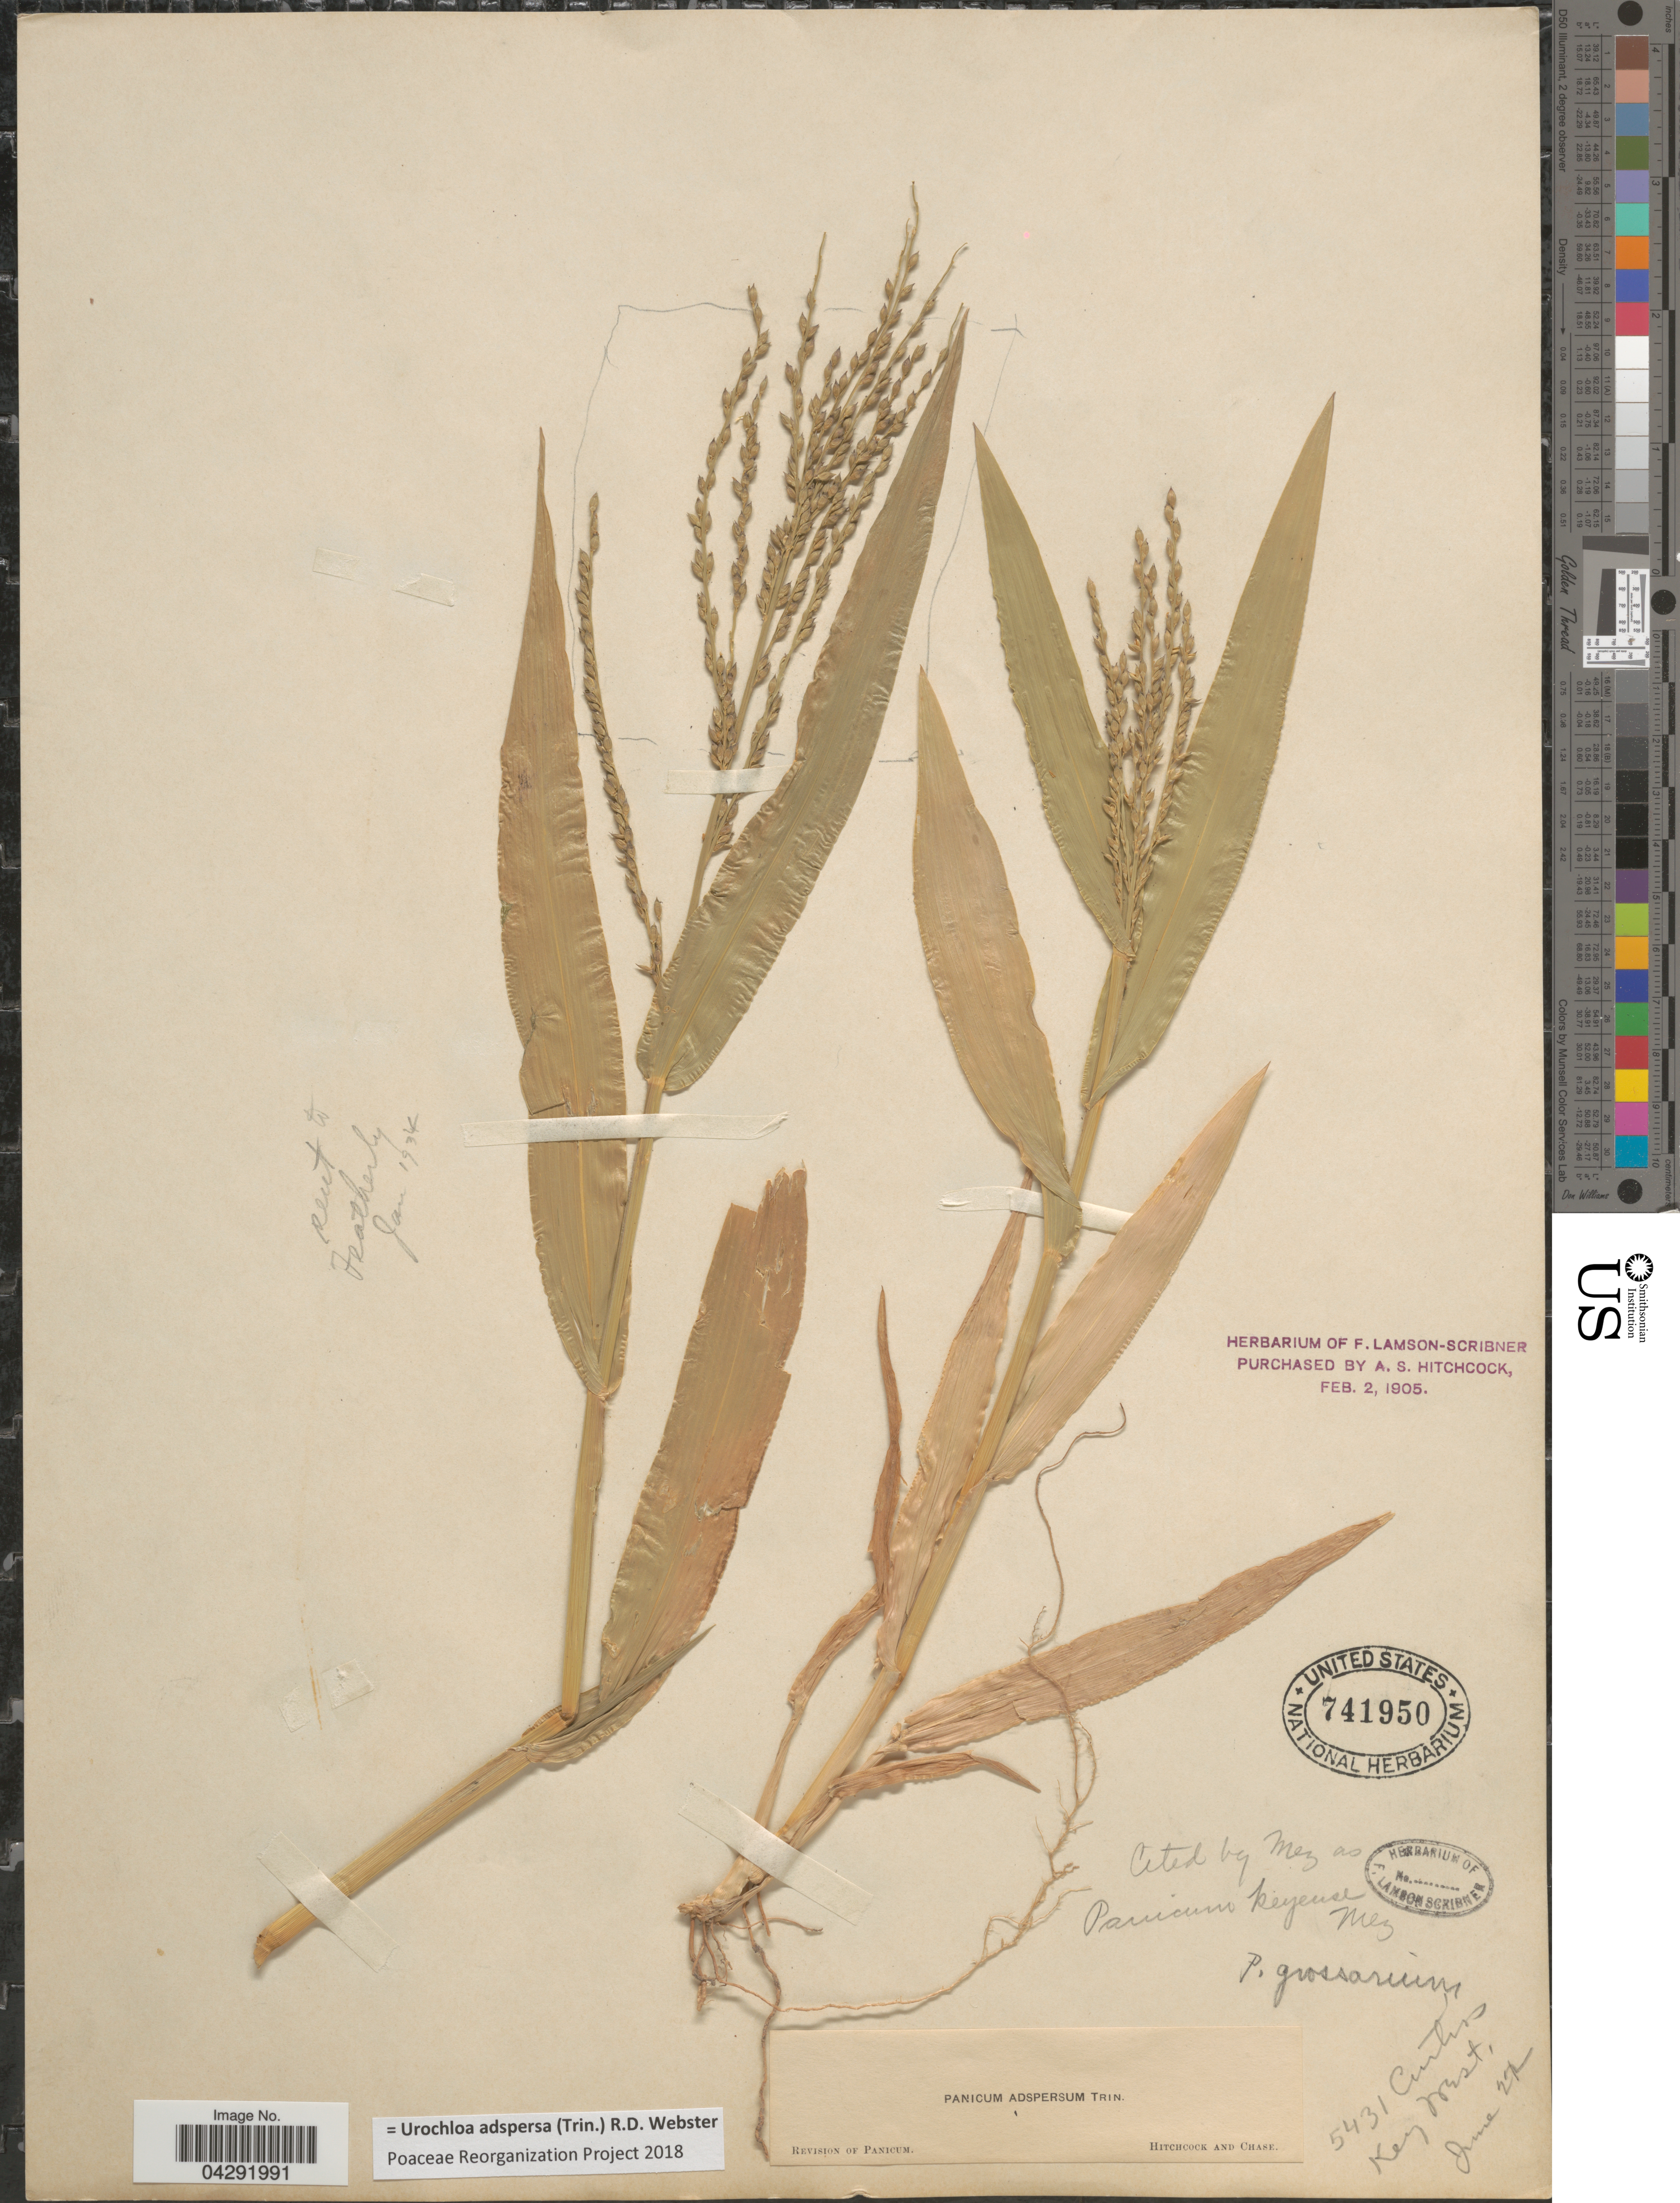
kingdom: Plantae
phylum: Tracheophyta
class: Liliopsida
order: Poales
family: Poaceae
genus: Urochloa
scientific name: Urochloa adspersa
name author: (Trin.) R.D. Webster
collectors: -. Curtiss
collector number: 5431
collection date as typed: Transcribed d/m/y: /6/22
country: United States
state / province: Florida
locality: Key West.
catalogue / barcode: US 741950